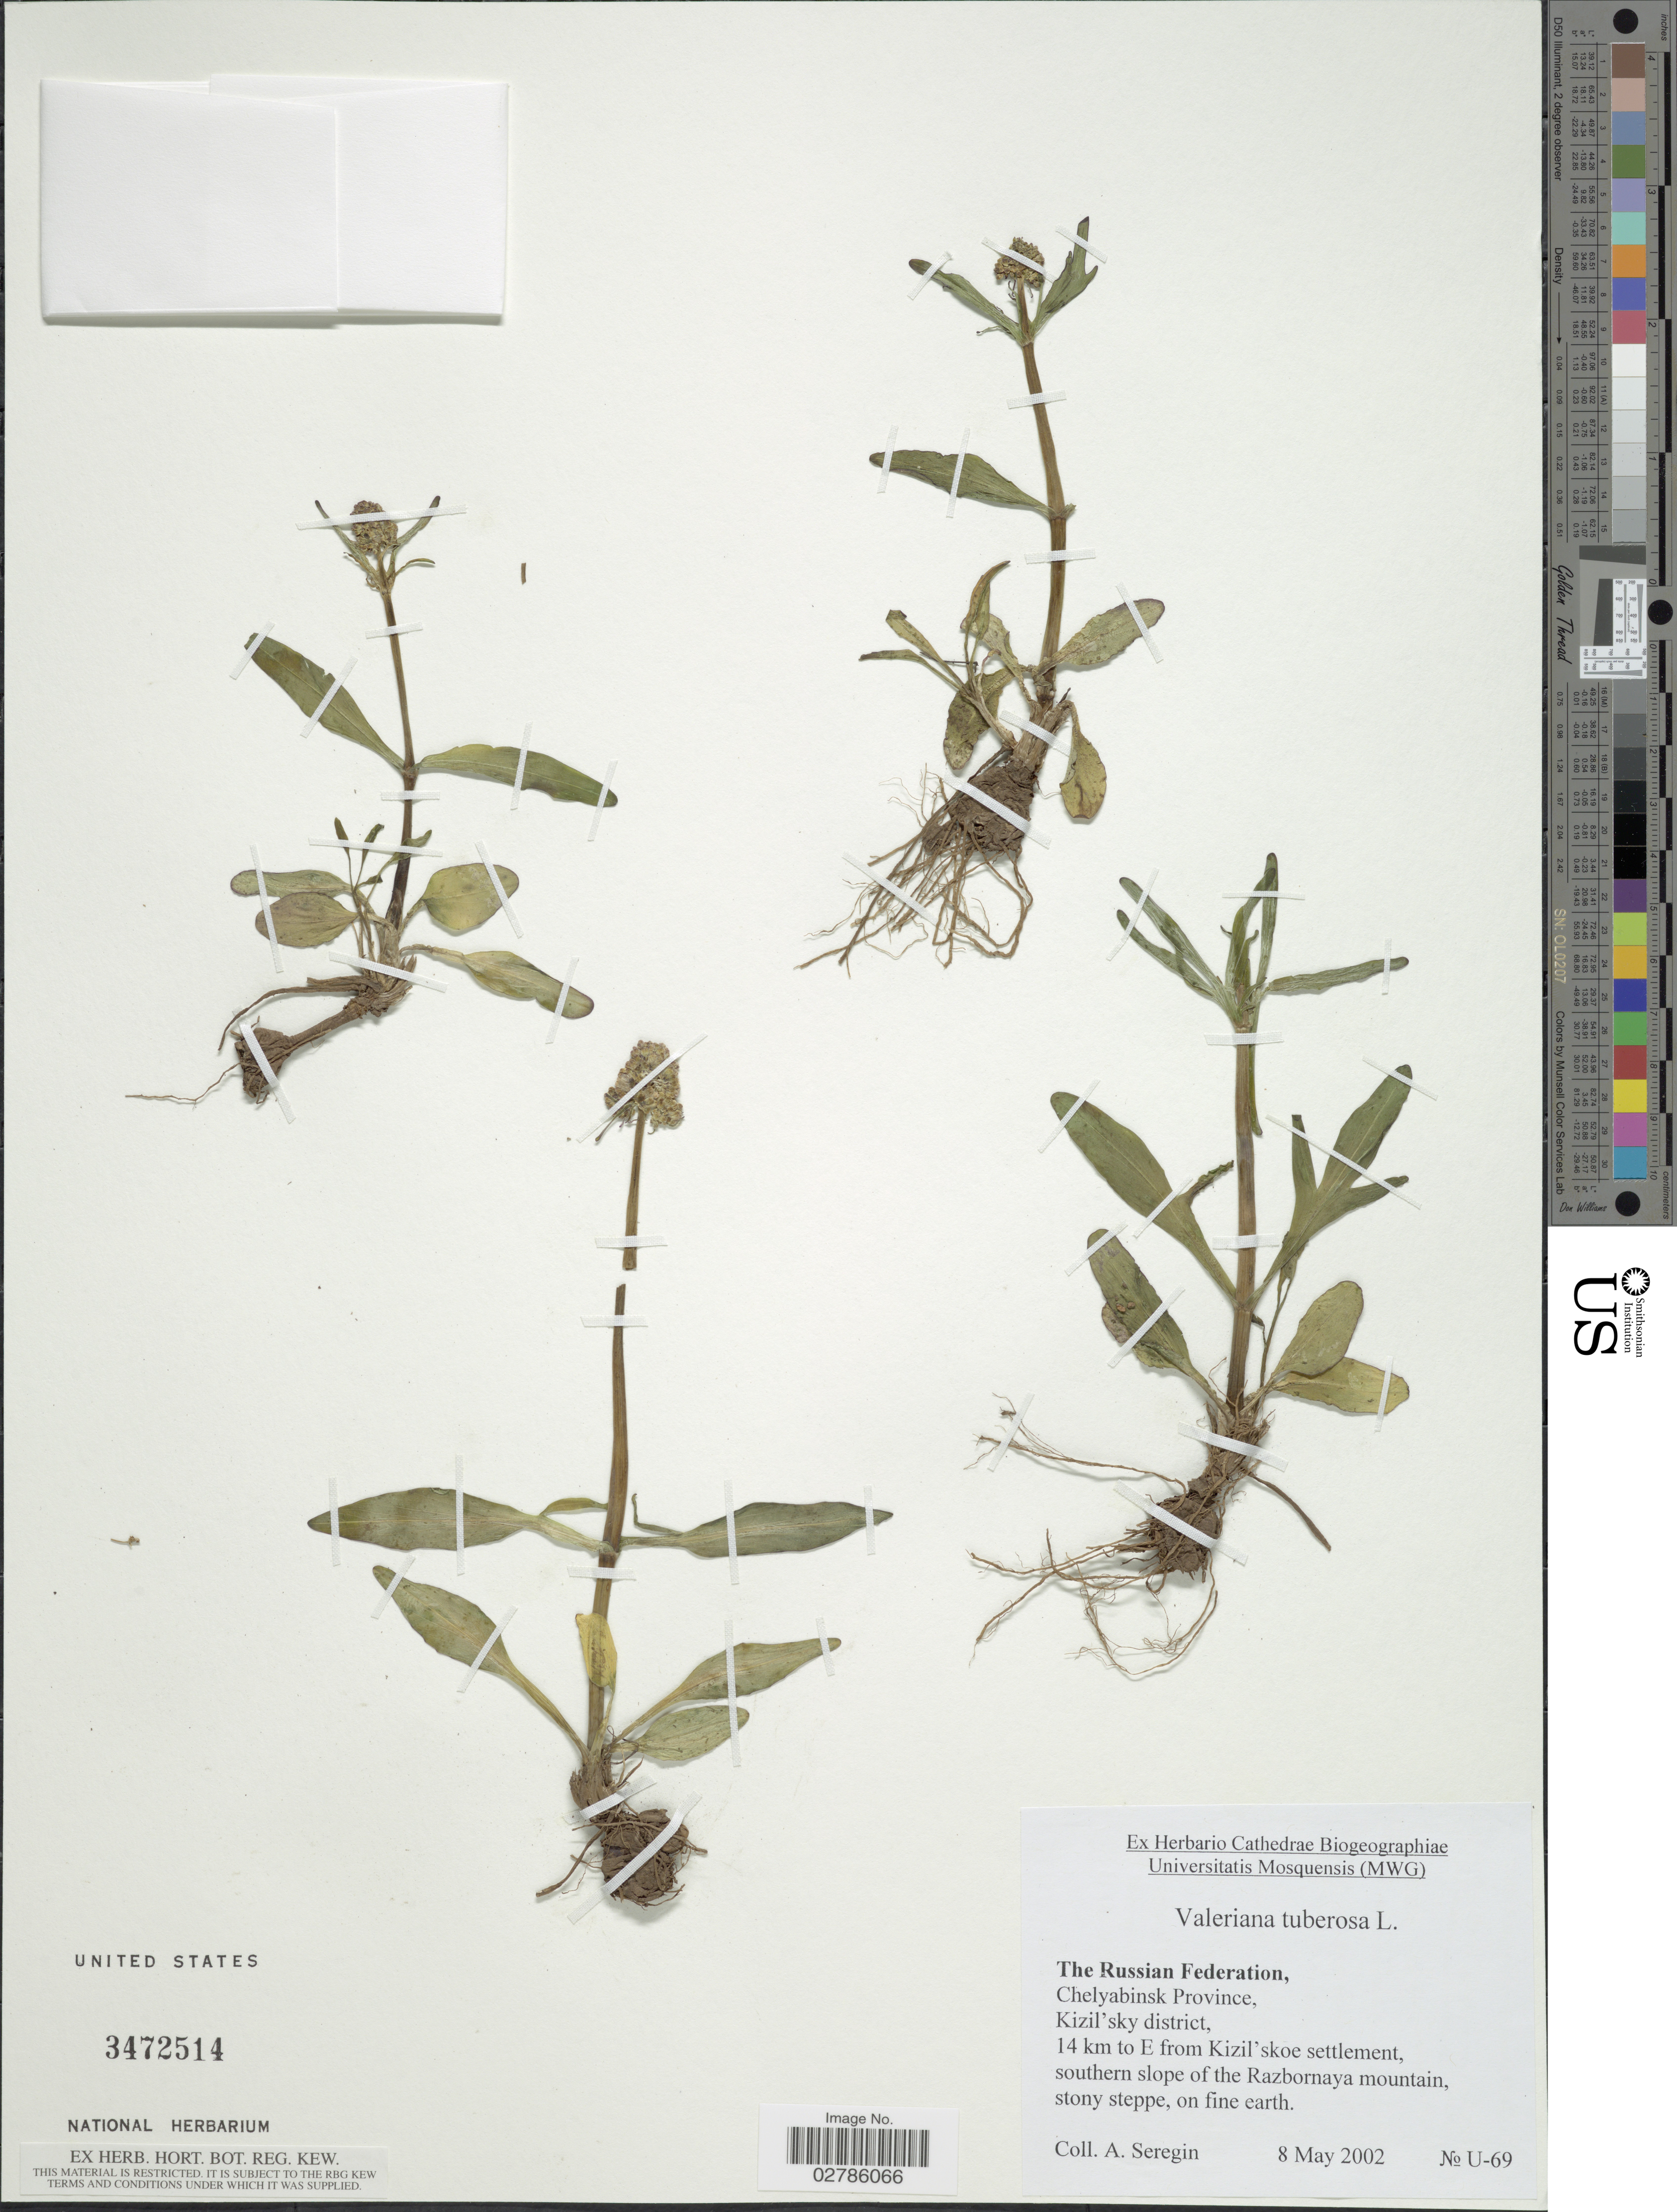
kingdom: Plantae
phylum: Tracheophyta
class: Magnoliopsida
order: Dipsacales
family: Caprifoliaceae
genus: Valeriana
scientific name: Valeriana tuberosa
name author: L.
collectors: A. Seregin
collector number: U-69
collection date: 2002-05-08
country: Russian Federation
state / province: Chelyabinsk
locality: Chelyabinsk Province, Kizil'sky district, 14 km to E from Kizil'skoe settlement, southern slope of the Razbornaya mountain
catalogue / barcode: US 3472514